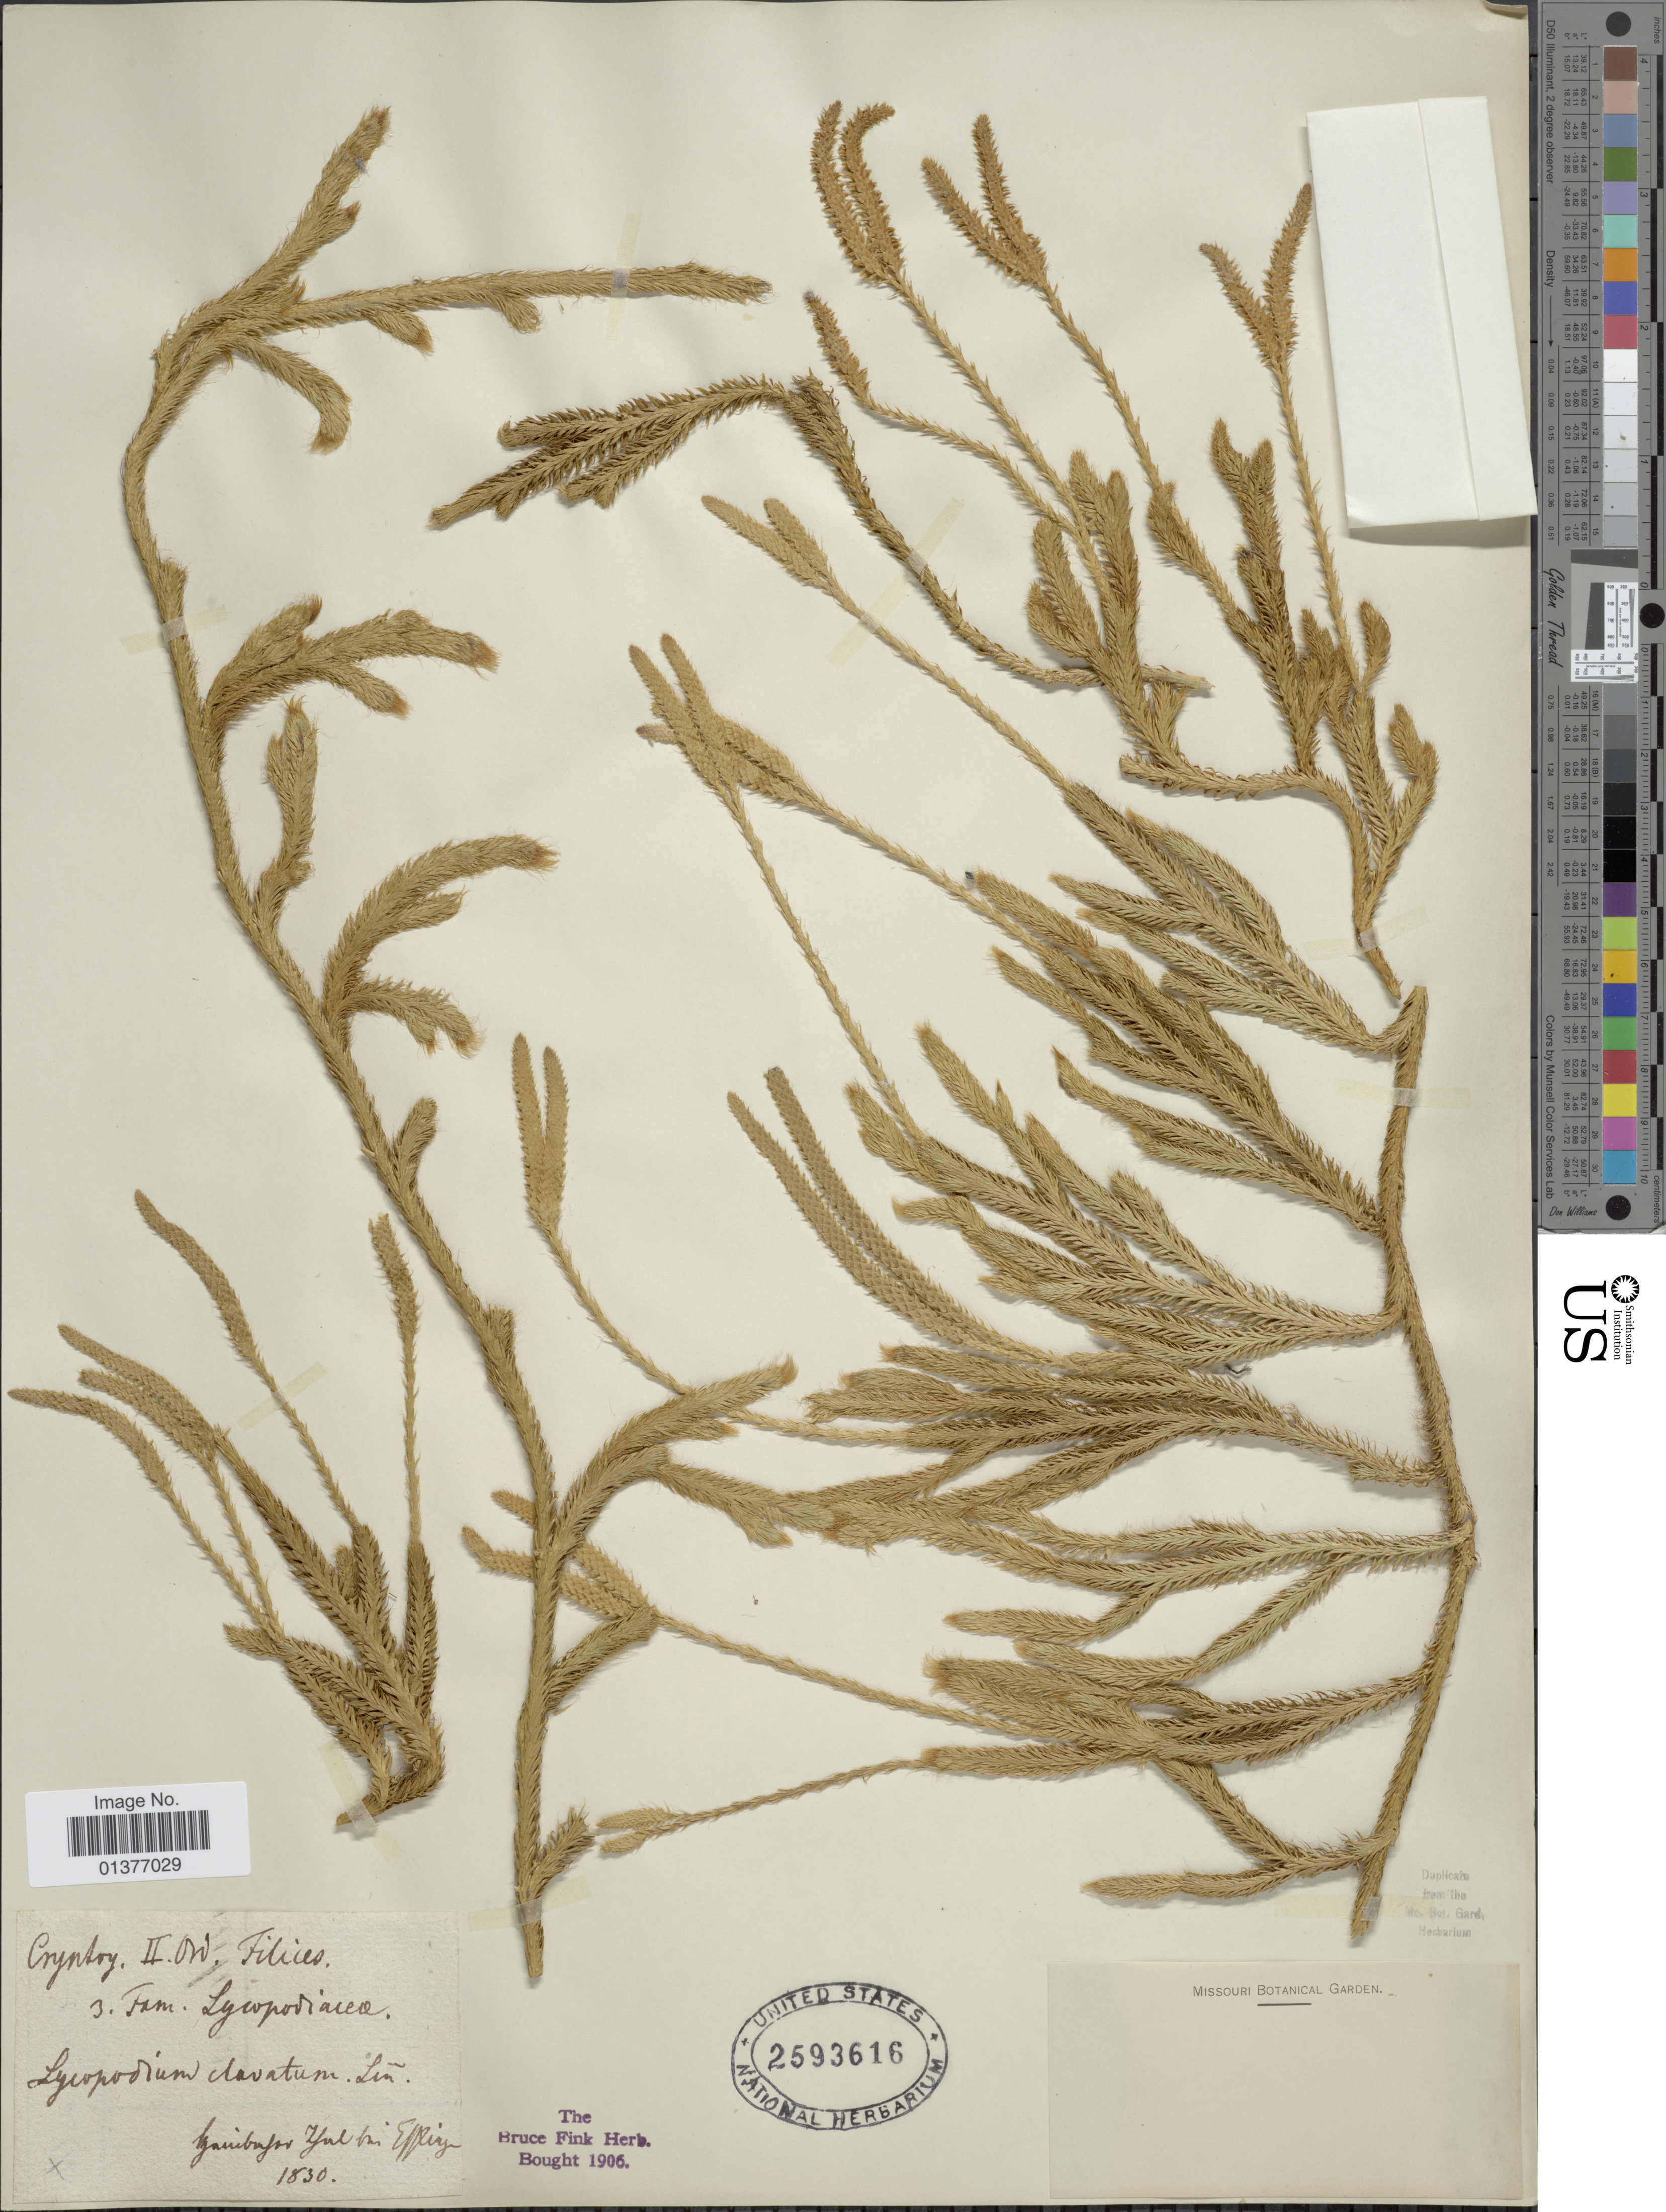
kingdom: Plantae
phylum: Tracheophyta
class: Lycopodiopsida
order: Lycopodiales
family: Lycopodiaceae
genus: Lycopodium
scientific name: Lycopodium clavatum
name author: L.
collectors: Missouri Botanical Garden (MO)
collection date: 1830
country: Tanzania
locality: Zanibazar [interpreted]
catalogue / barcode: US 2593616